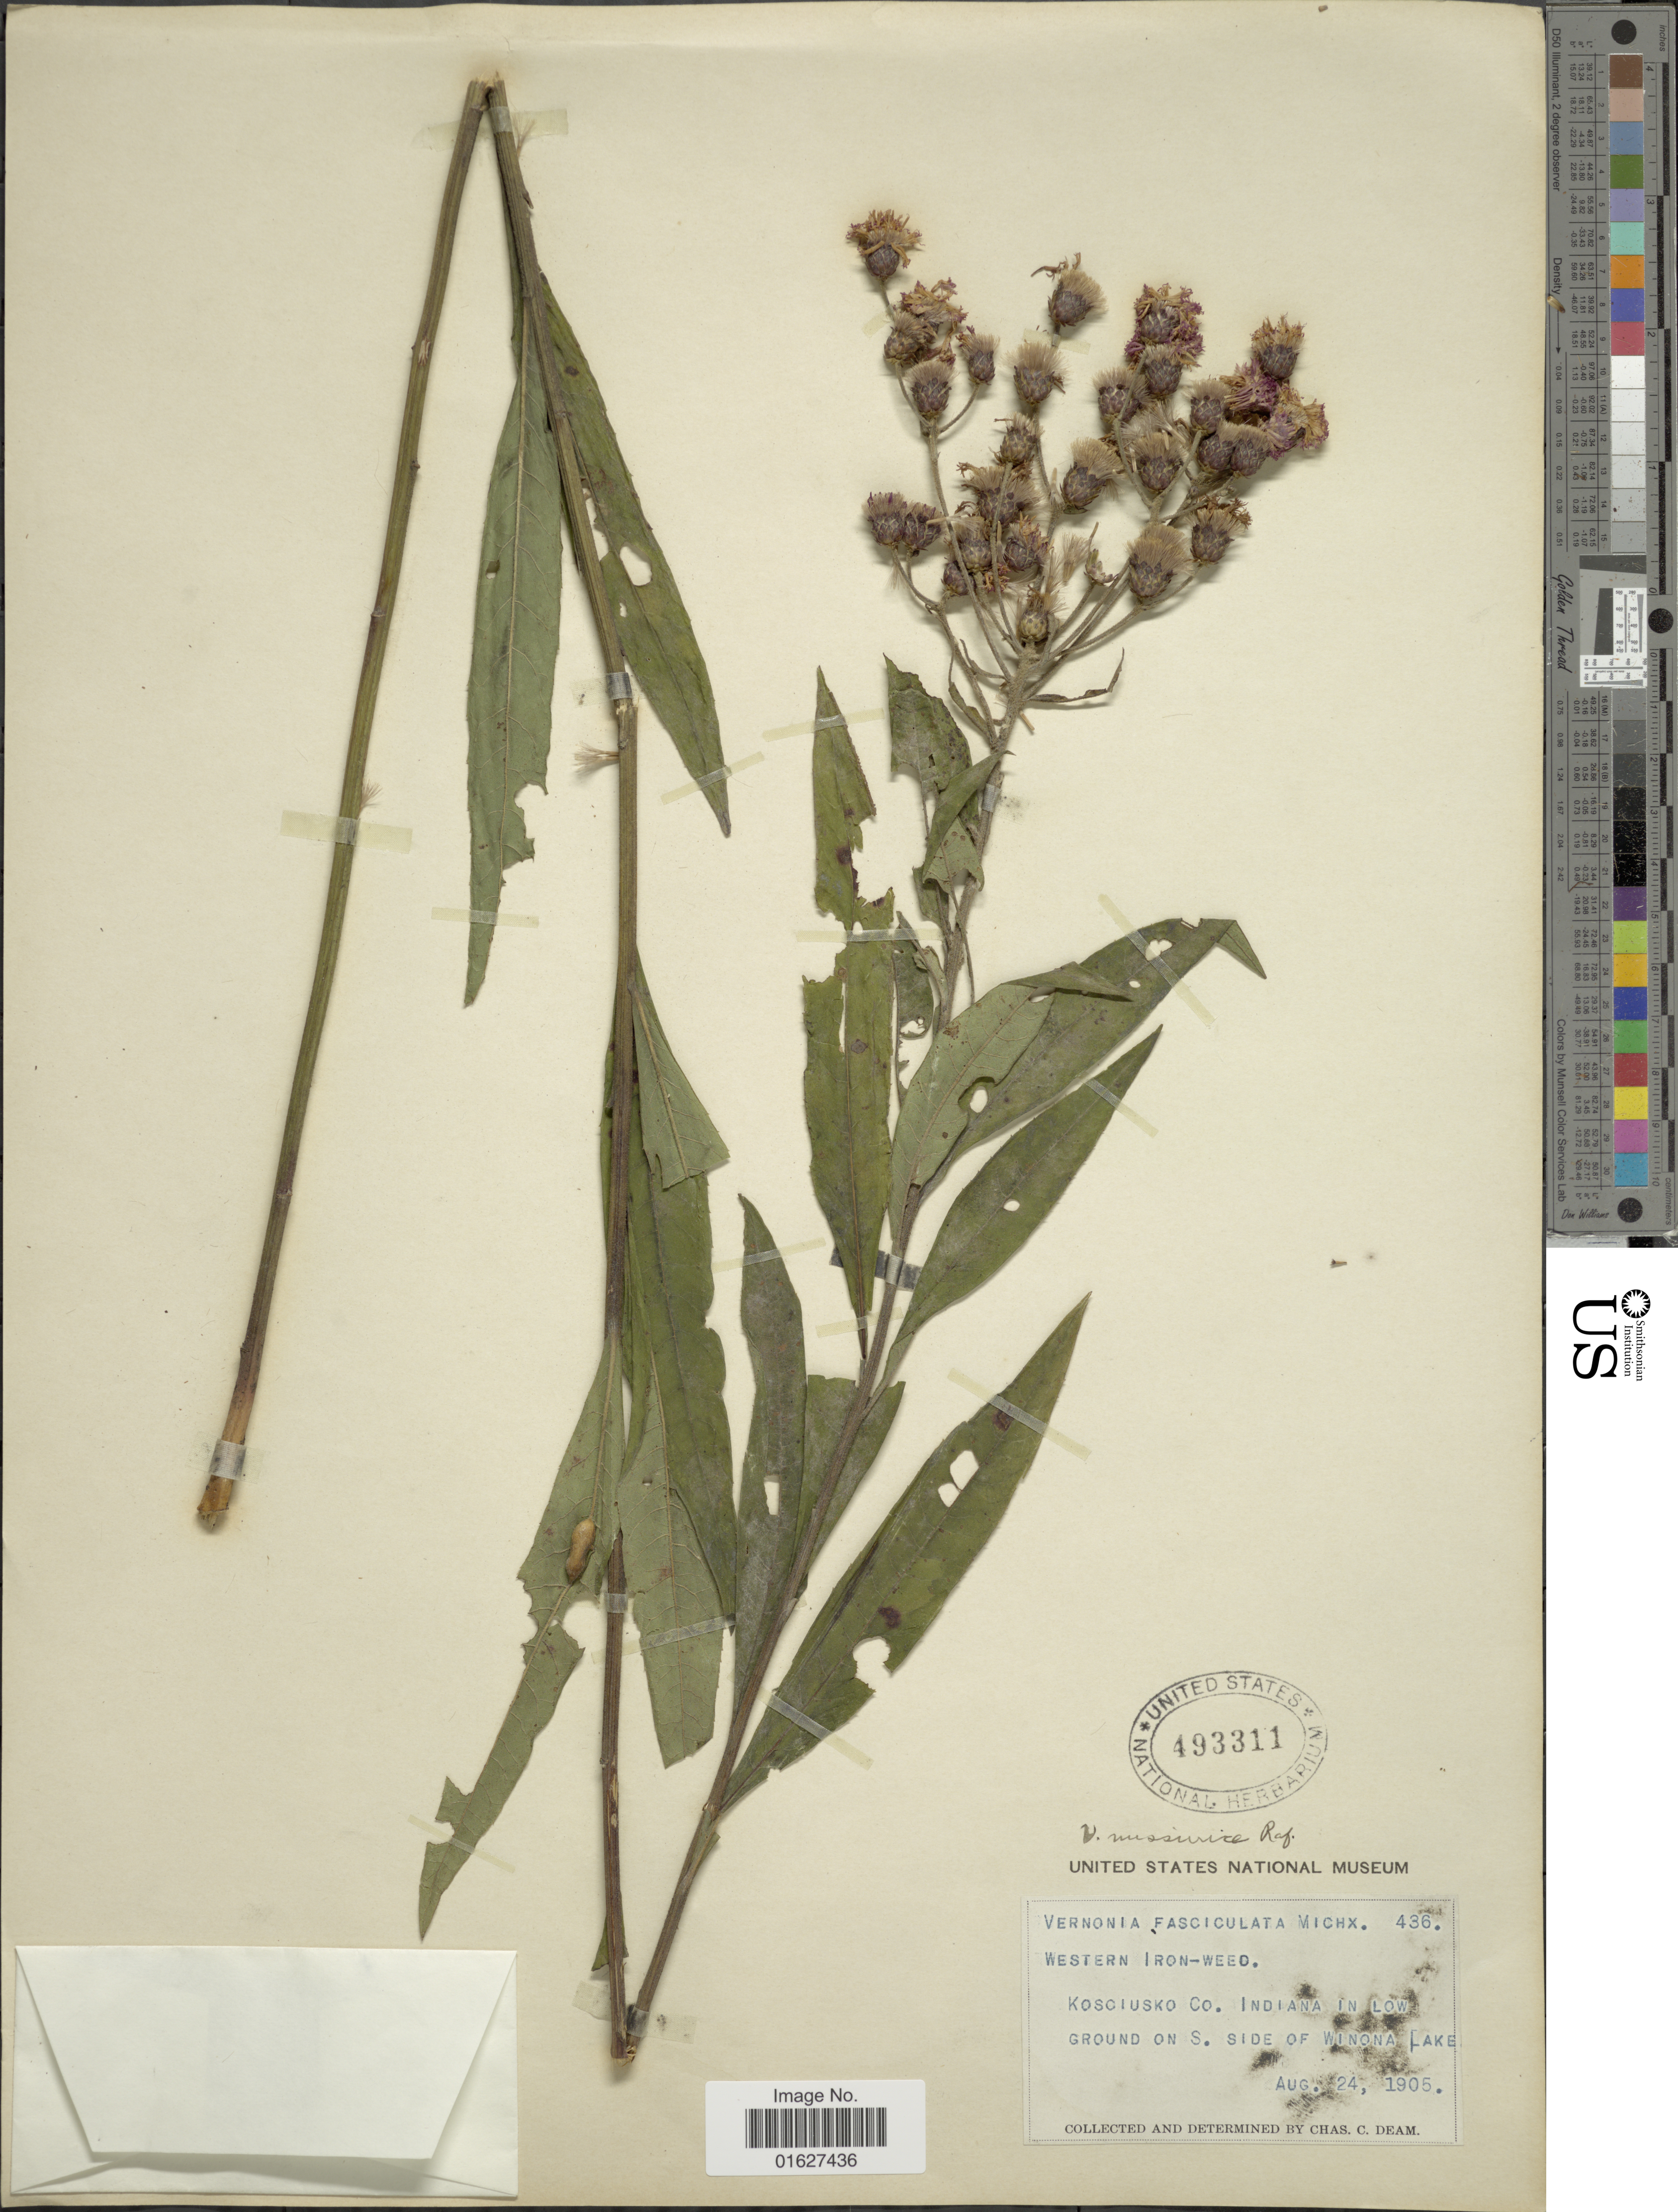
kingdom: Plantae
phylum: Tracheophyta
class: Magnoliopsida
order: Asterales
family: Asteraceae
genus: Vernonia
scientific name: Vernonia missurica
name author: Raf.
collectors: C. C. Deam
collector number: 436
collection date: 1905-08-24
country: United States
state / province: Indiana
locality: Kosciusko Co. Indiana in low ground on S, side of Winona Lake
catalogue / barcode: US 493311